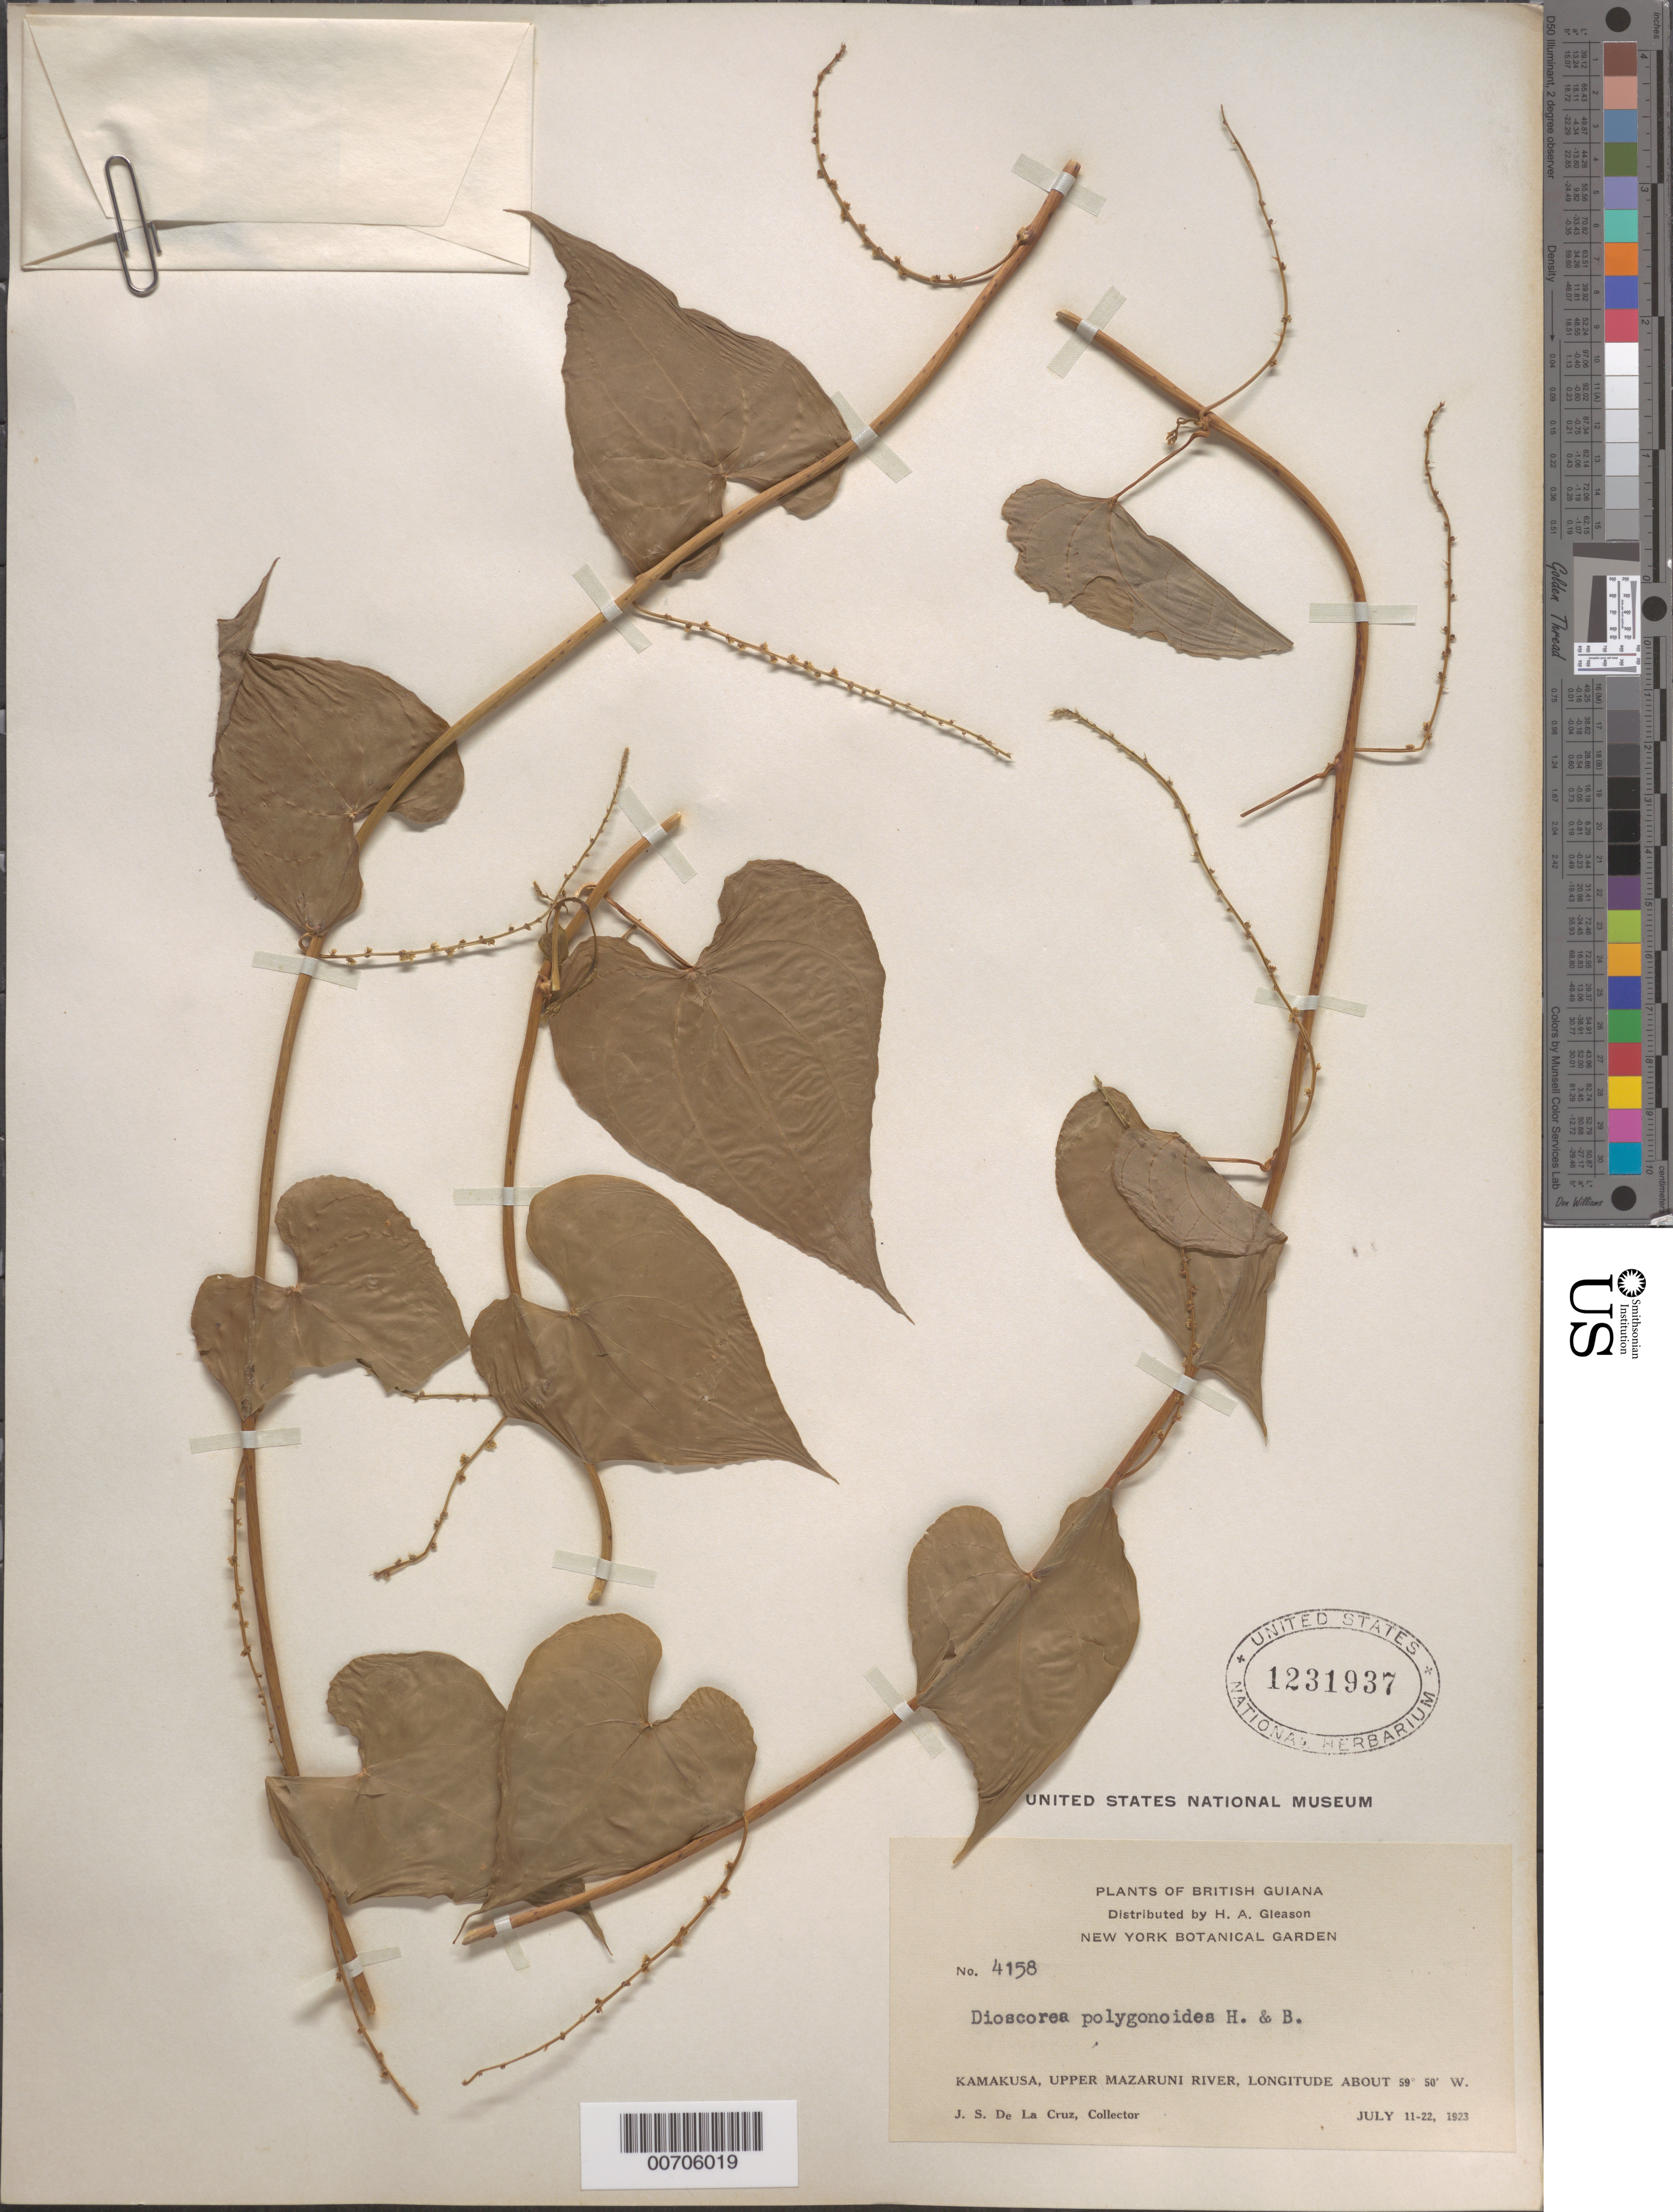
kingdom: Plantae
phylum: Tracheophyta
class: Liliopsida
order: Dioscoreales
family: Dioscoreaceae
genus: Dioscorea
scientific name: Dioscorea polygonoides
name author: Humb. & Bonpl. ex Willd.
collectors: J. S. de la Cruz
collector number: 4158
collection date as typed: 11-Jul-23 to 22-Jul-23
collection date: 1923-07-11/1923-07-22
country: Guyana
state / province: Cuyuni-Mazaruni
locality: Kamakusa, Upper Mazaruni R.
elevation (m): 100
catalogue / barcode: US 1231937